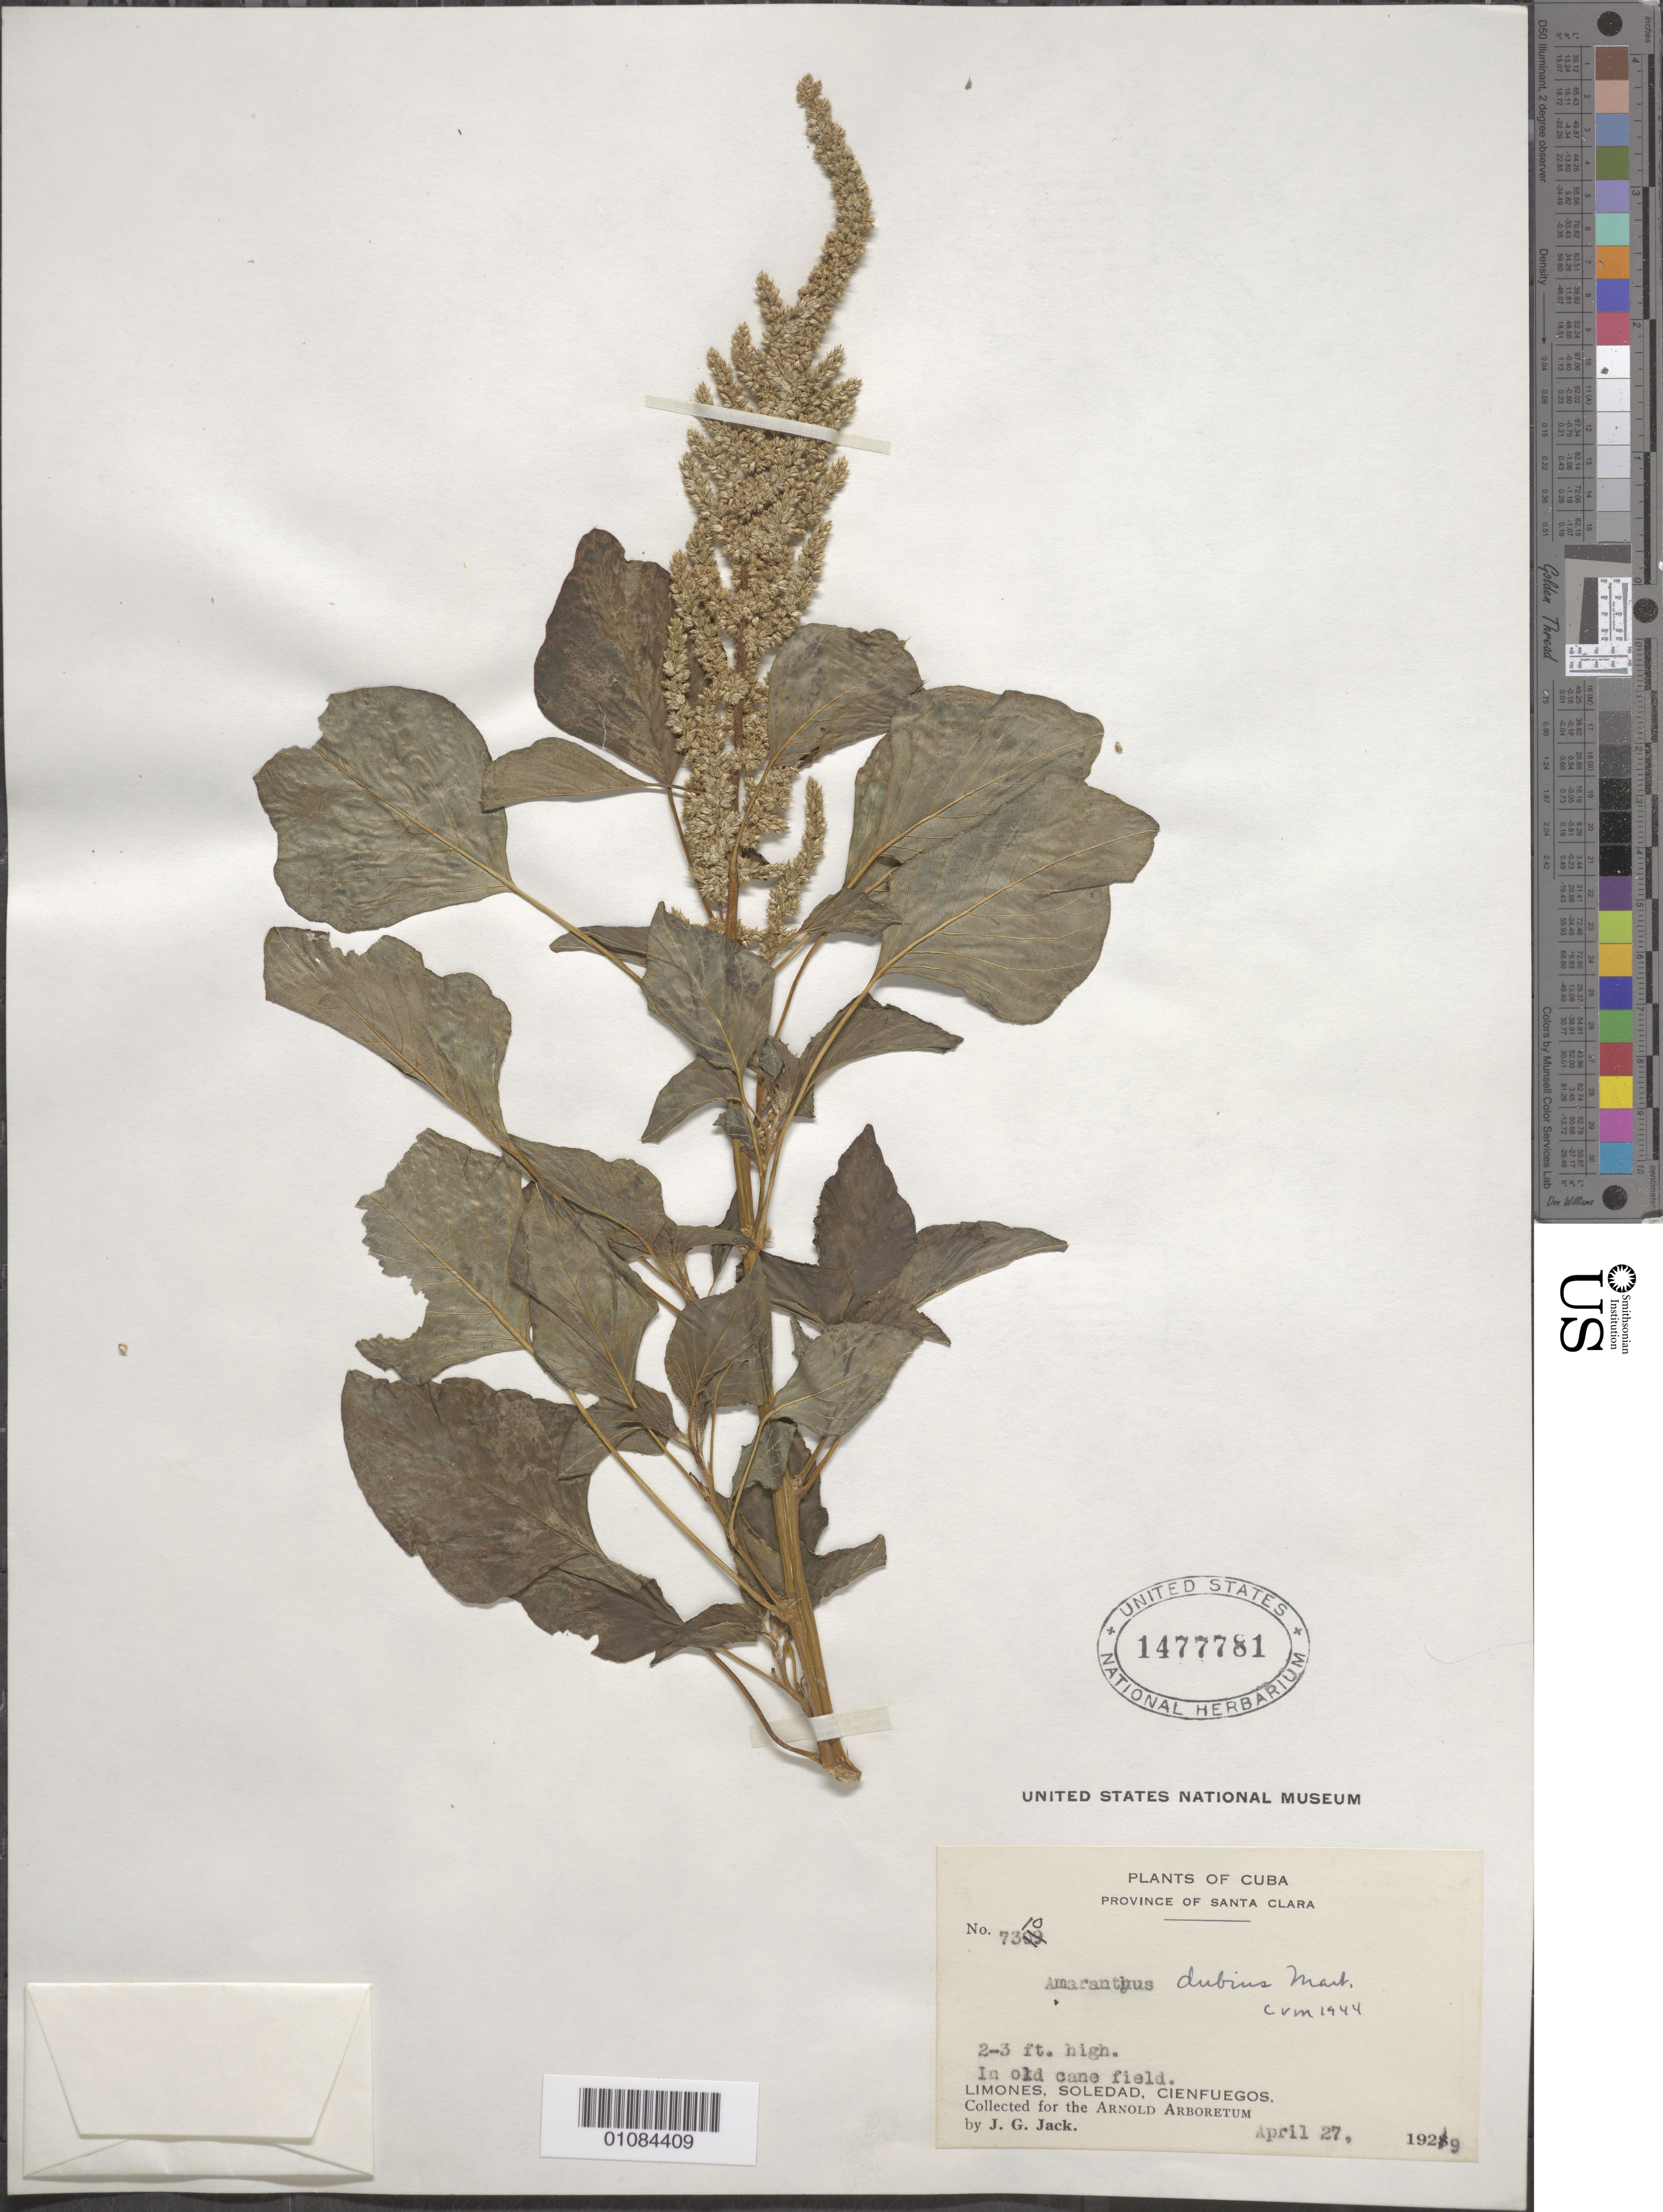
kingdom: Plantae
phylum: Tracheophyta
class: Magnoliopsida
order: Caryophyllales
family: Amaranthaceae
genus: Amaranthus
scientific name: Amaranthus dubius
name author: Mart. ex Thell.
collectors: J. G. Jack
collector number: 7310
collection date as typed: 27 Apr 1929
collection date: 1929-04-27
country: Cuba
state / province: Cienfuegos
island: Cuba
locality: Cienfuegos, Soledad, Limones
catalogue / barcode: US 1477781